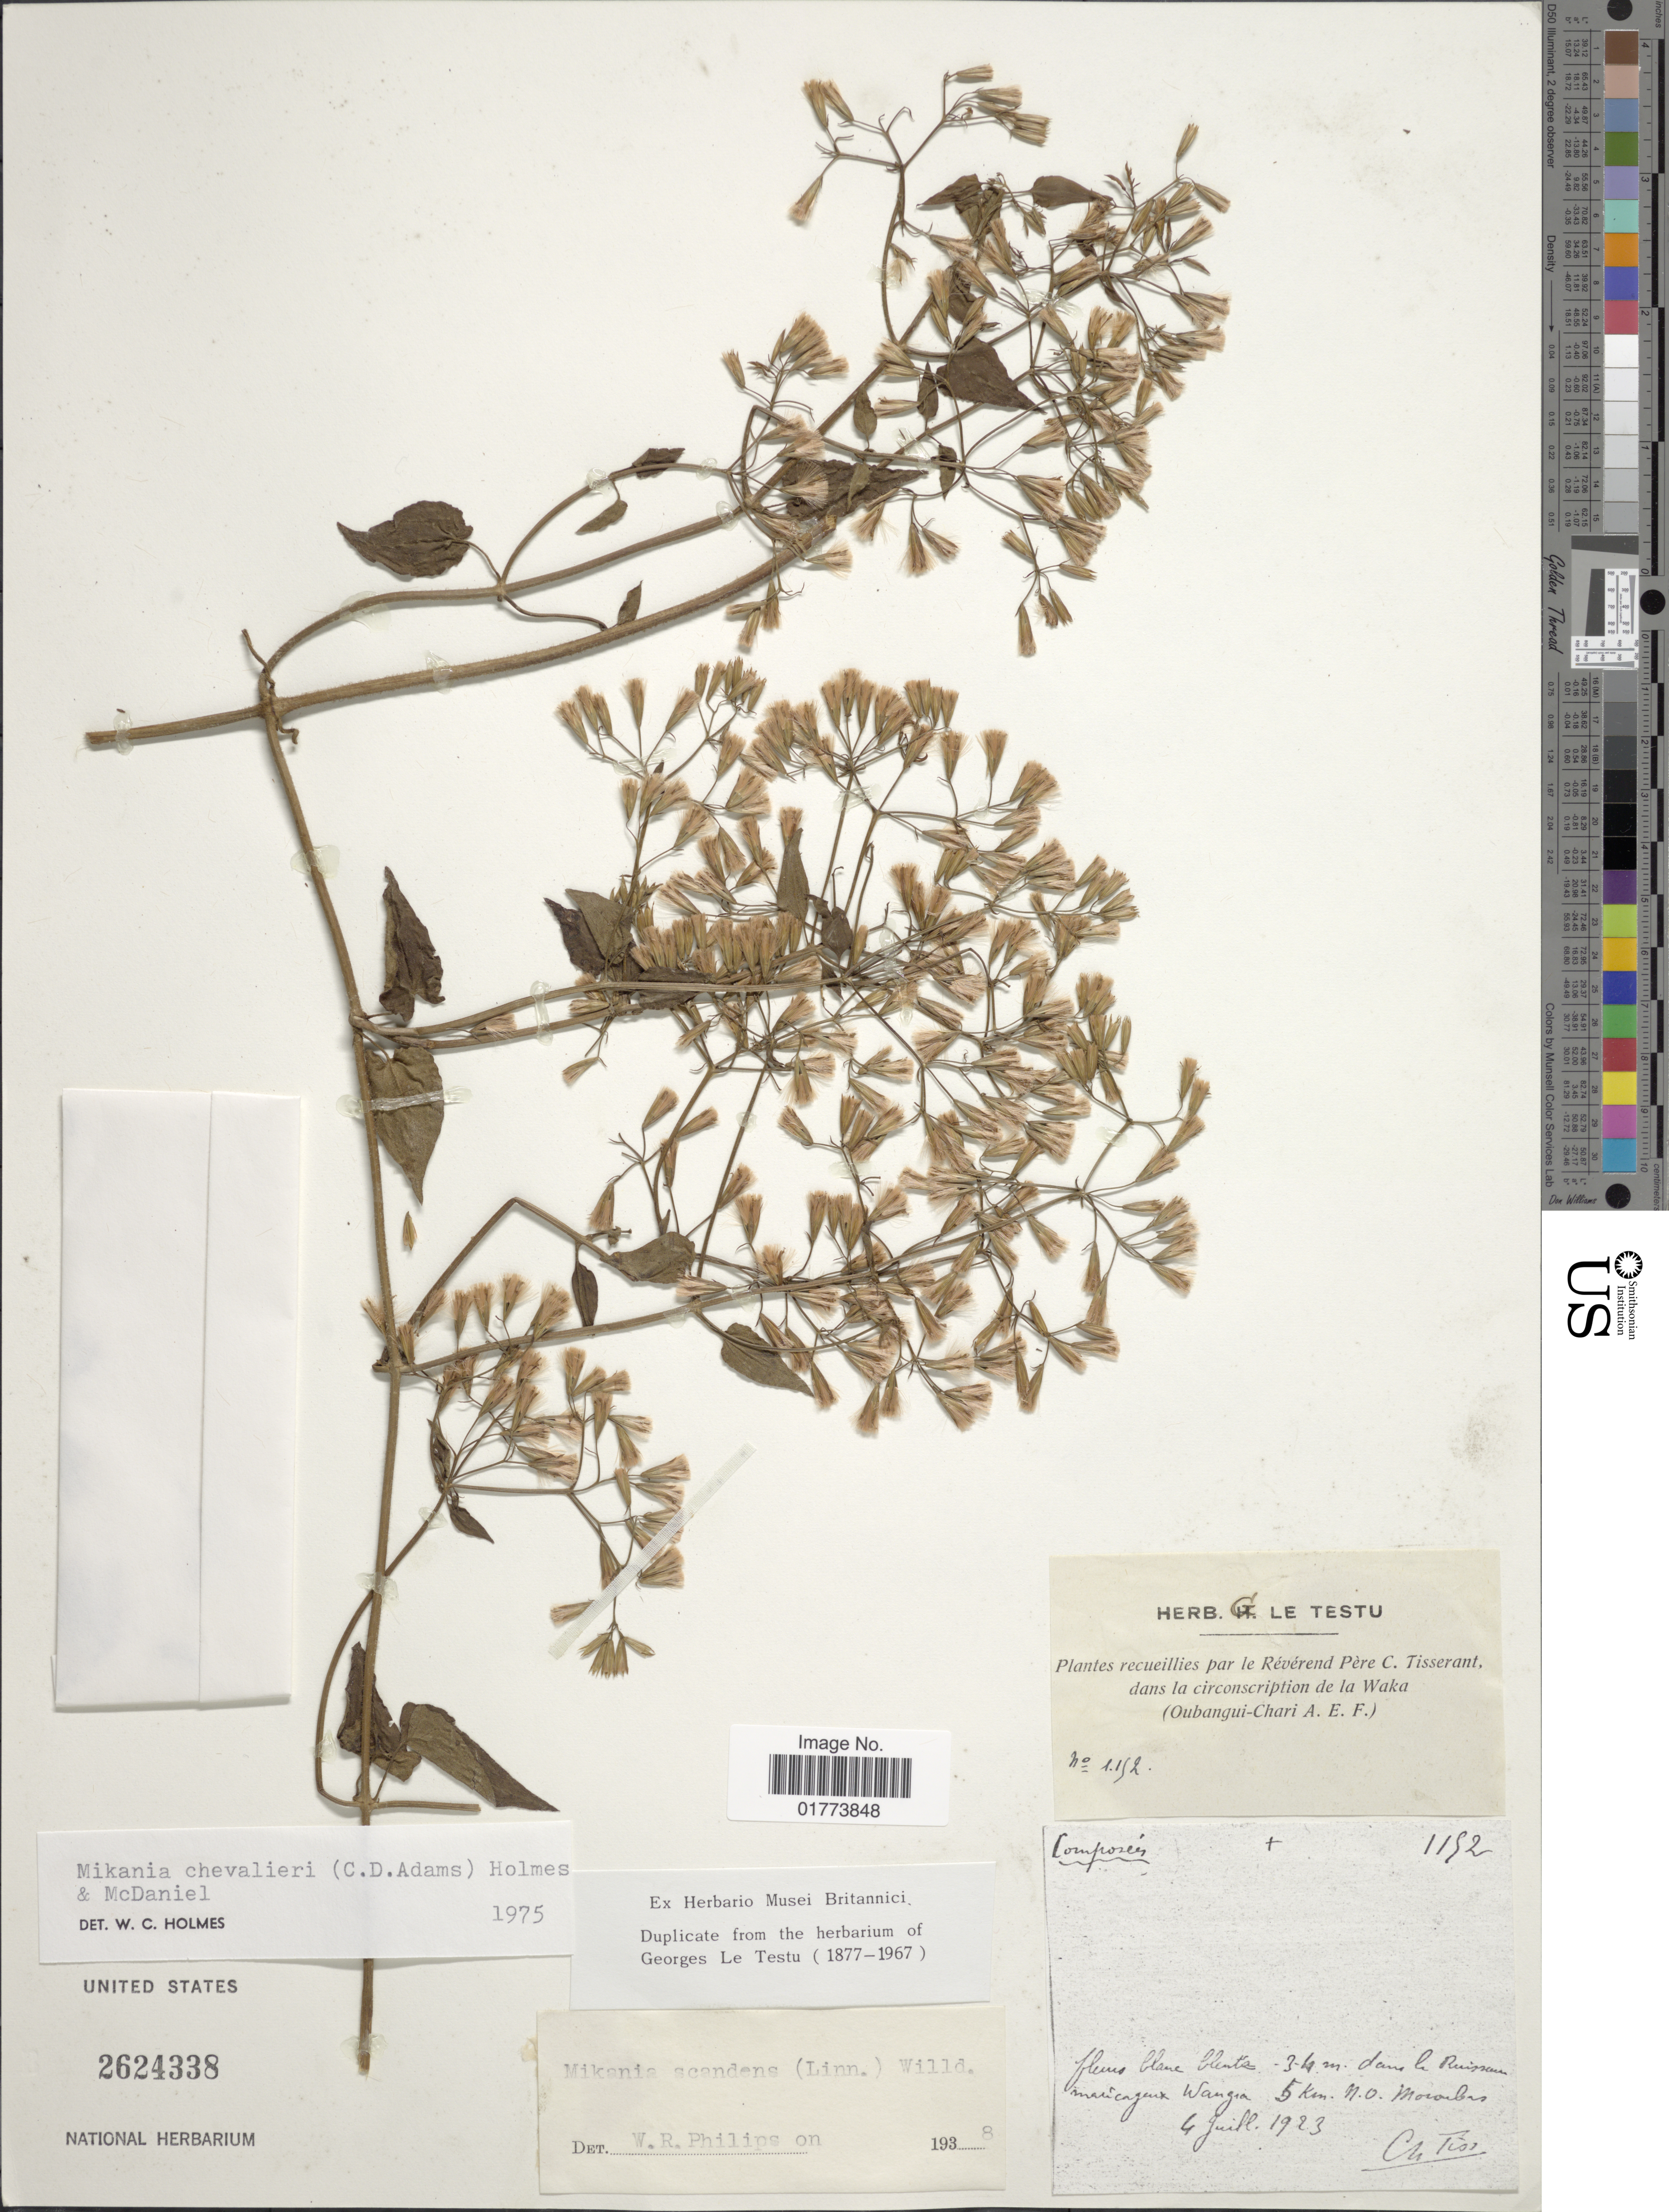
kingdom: Plantae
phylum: Tracheophyta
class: Magnoliopsida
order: Asterales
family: Asteraceae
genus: Mikania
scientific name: Mikania chevalieri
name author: (C.D. Adams) W.C. Holmes & McDaniel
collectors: C. Tisserant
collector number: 1152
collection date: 1923-07-04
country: Central African Republic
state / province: Ouaka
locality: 3 km dans le ruissann maucaguex wangia, 5 km N. O. Moroubus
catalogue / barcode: US 2624338